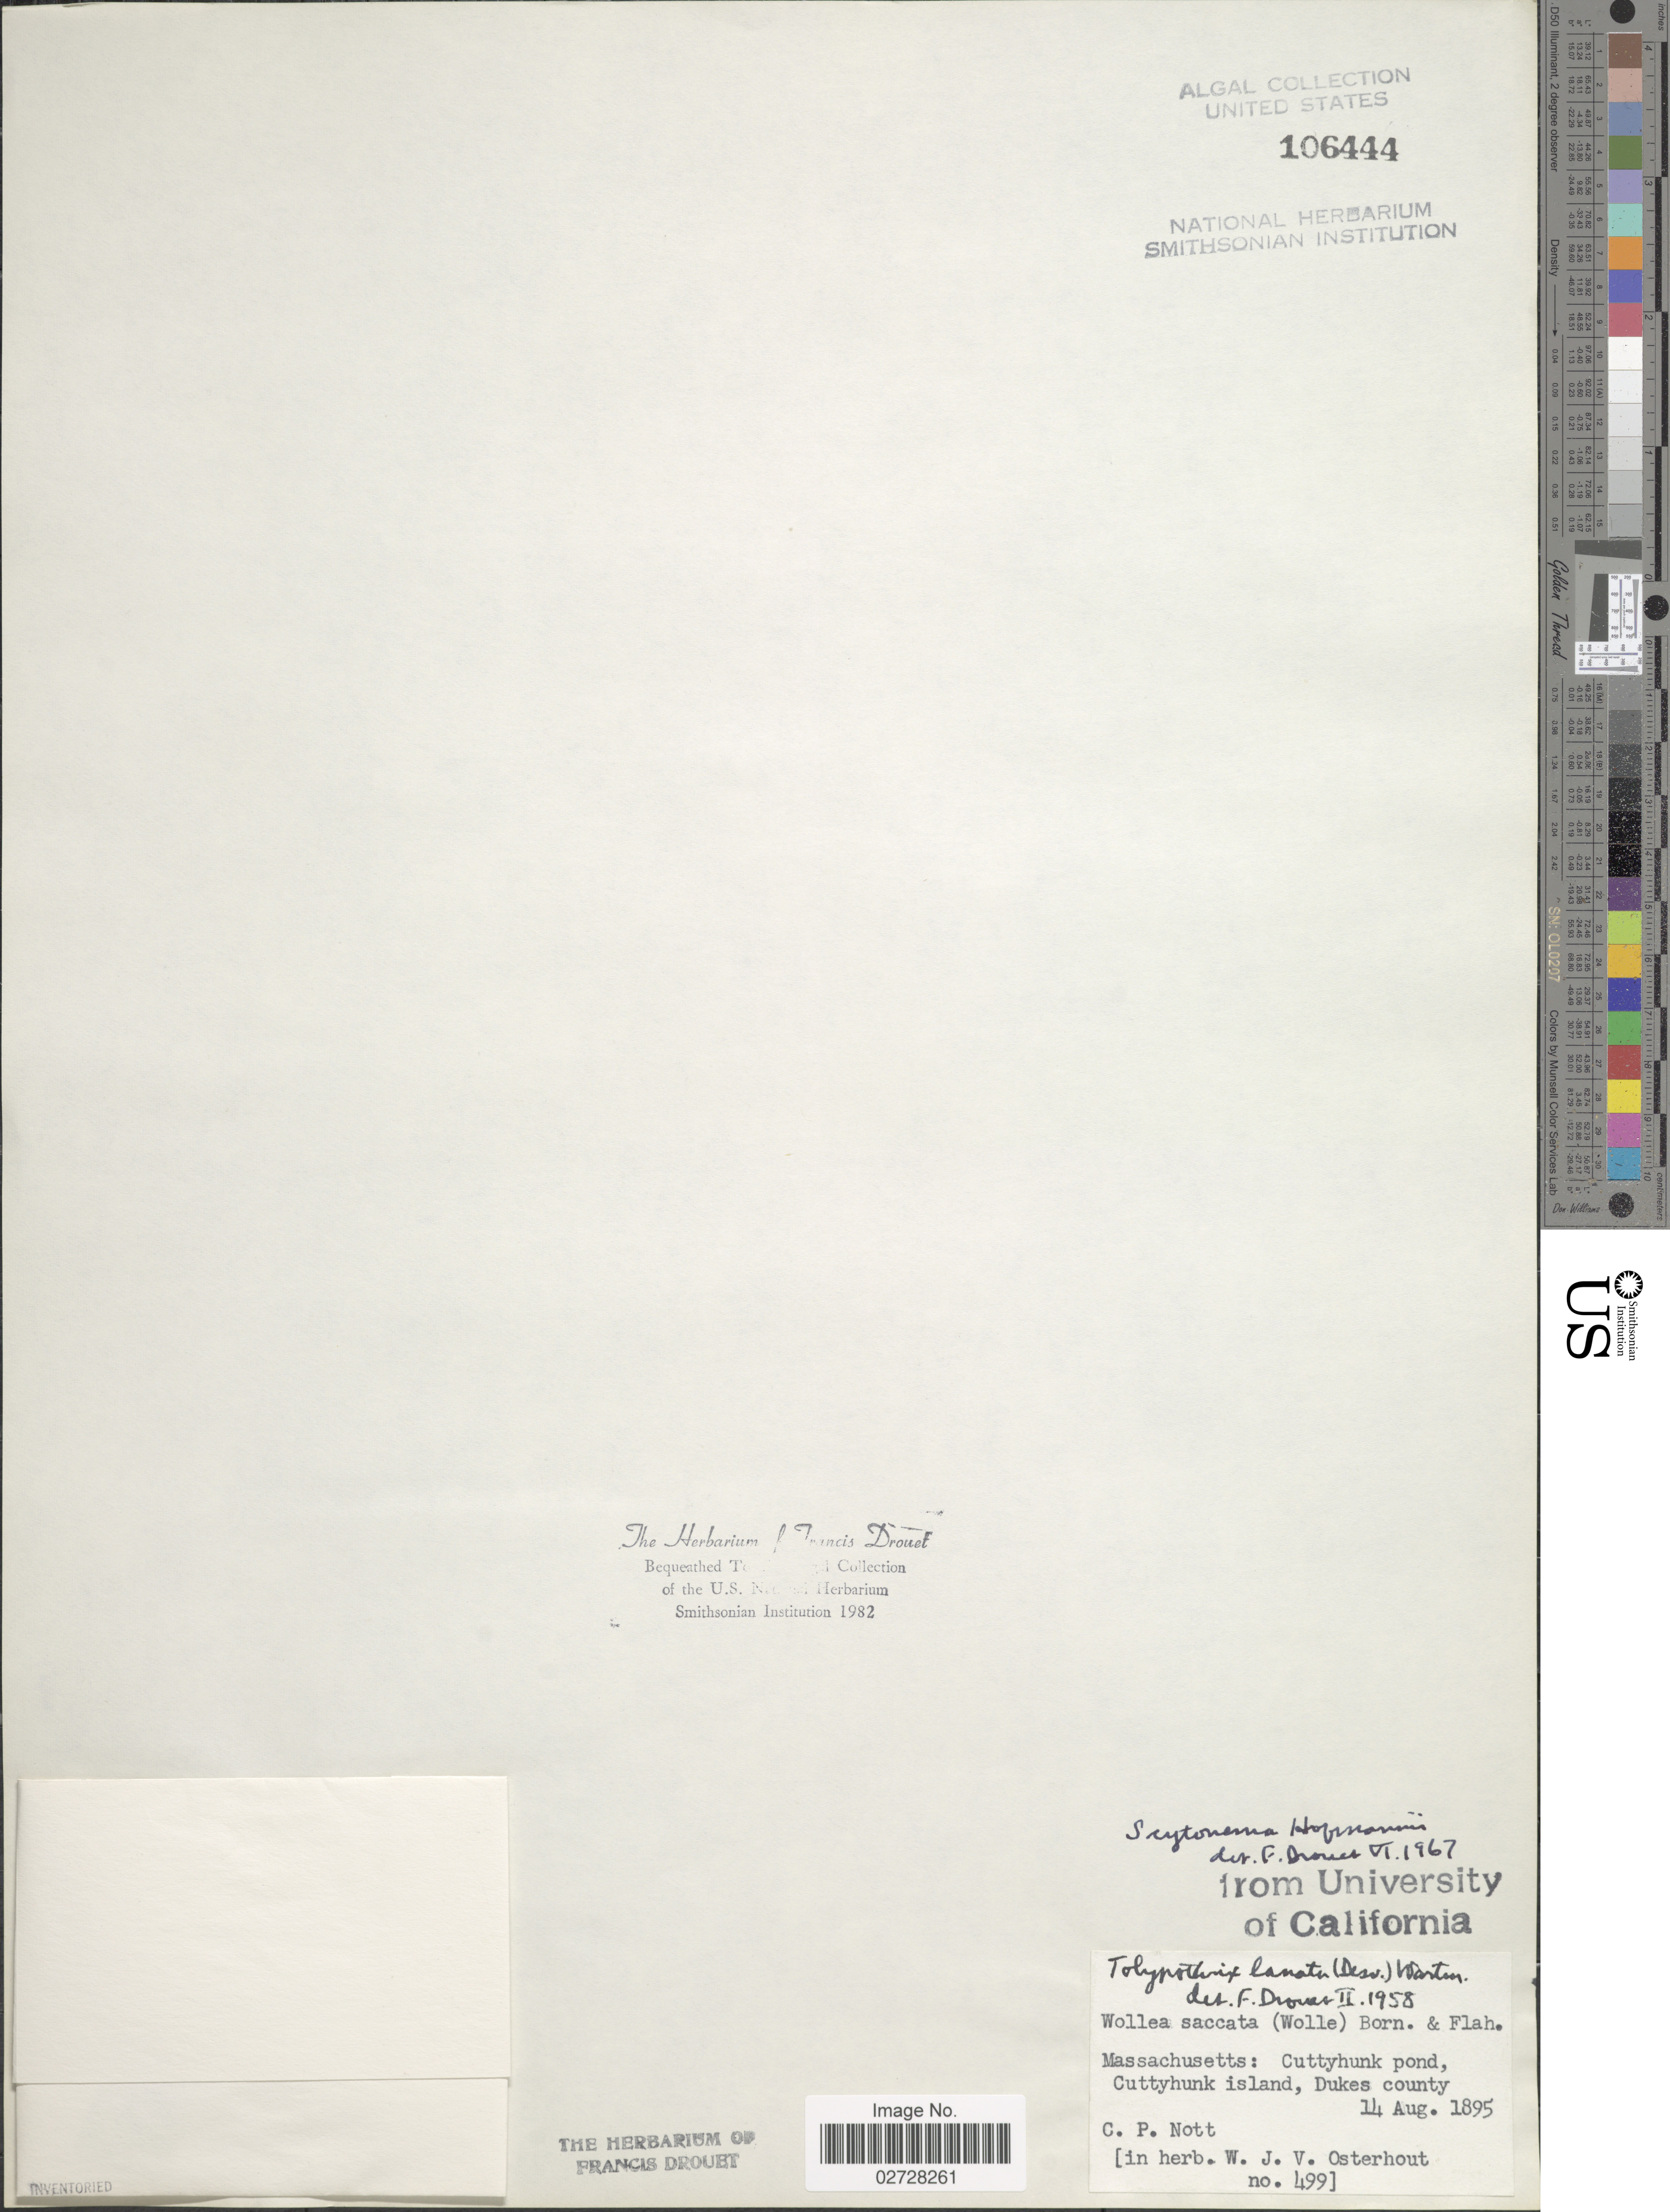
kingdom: Bacteria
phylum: Cyanobacteria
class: Cyanobacteriia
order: Cyanobacteriales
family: Scytonemataceae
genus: Scytonema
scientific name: Scytonema hofmannii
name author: C. Agardh ex Bornet & Flahault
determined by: Drouet, F. E.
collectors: C. Nott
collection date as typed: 14 Aug 1895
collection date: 1895-08-14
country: United States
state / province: Massachusetts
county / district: Dukes County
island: Cuttyhunk Island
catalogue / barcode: US 106444